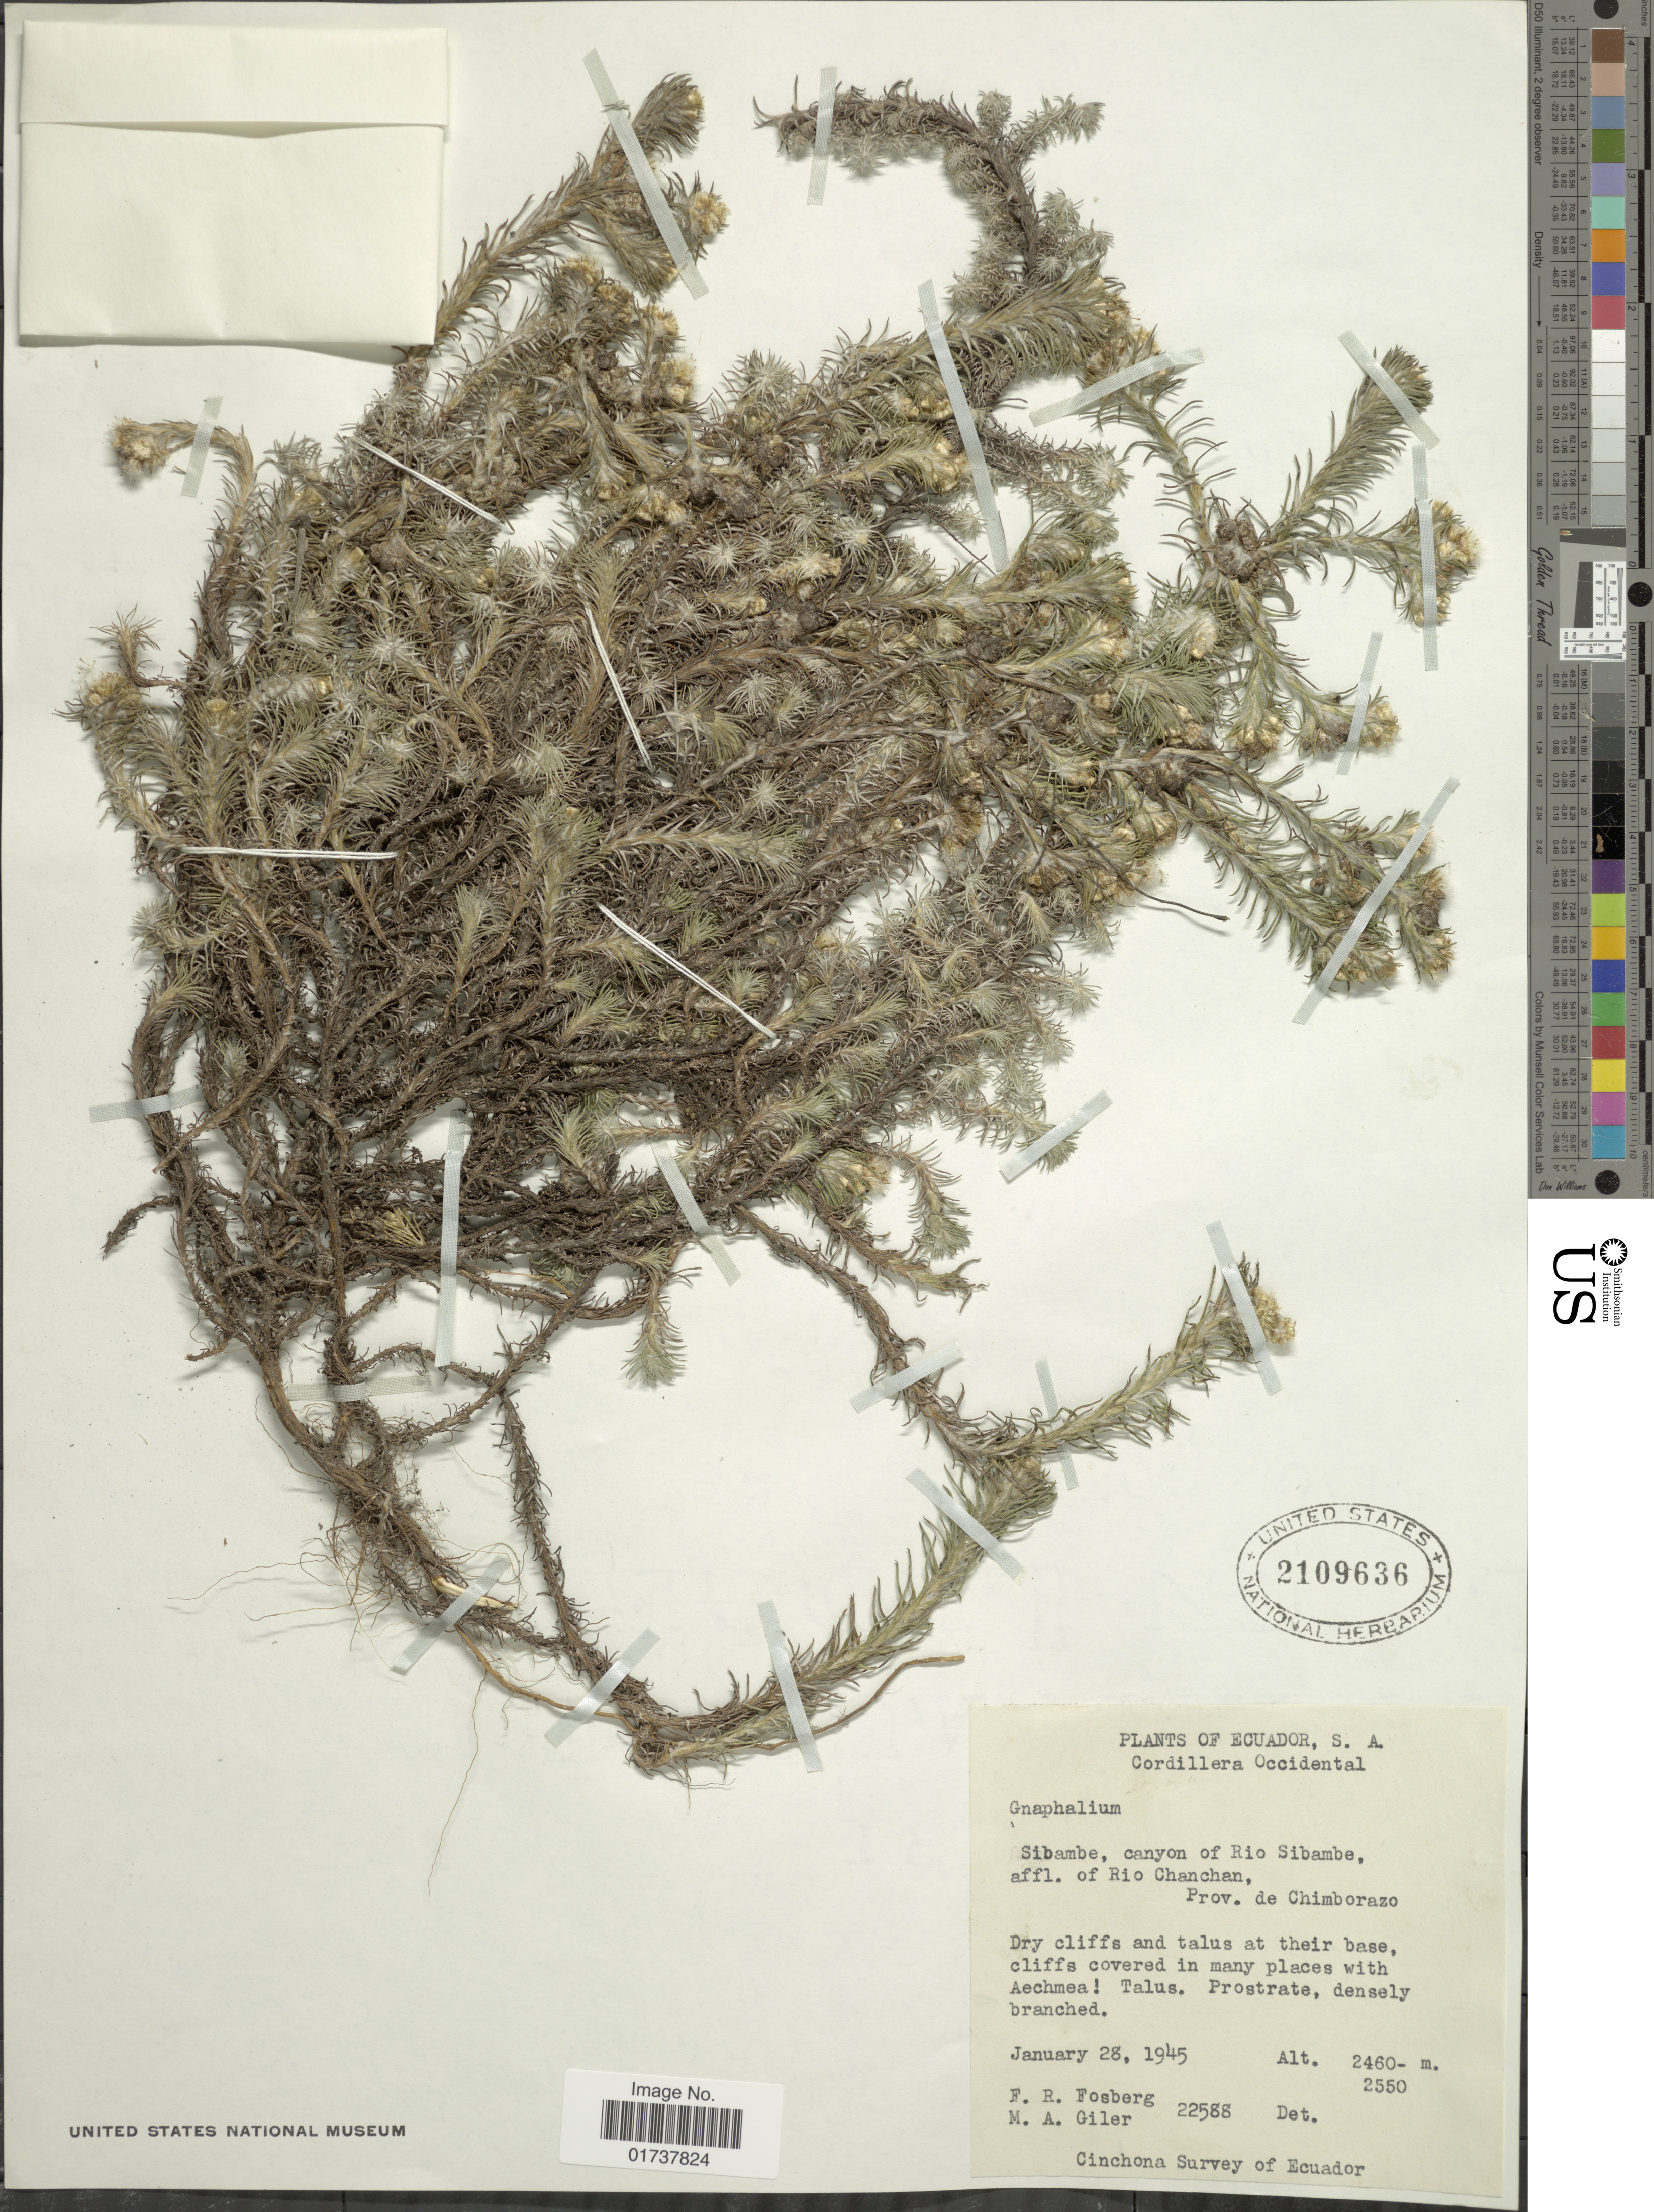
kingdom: Plantae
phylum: Tracheophyta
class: Magnoliopsida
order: Asterales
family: Asteraceae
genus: Stuckertiella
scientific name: Stuckertiella capitata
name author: (Wedd.) P. Beauv.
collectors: F. R. Fosberg & M. Giler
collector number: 22588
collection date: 1945-01-28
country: Ecuador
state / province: Chimborazo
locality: S.A. Cordillera Occidental, Sibambe, canyon of Rio Sibambe, affl. of Rio Chanchan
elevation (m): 2460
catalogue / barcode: US 2109636